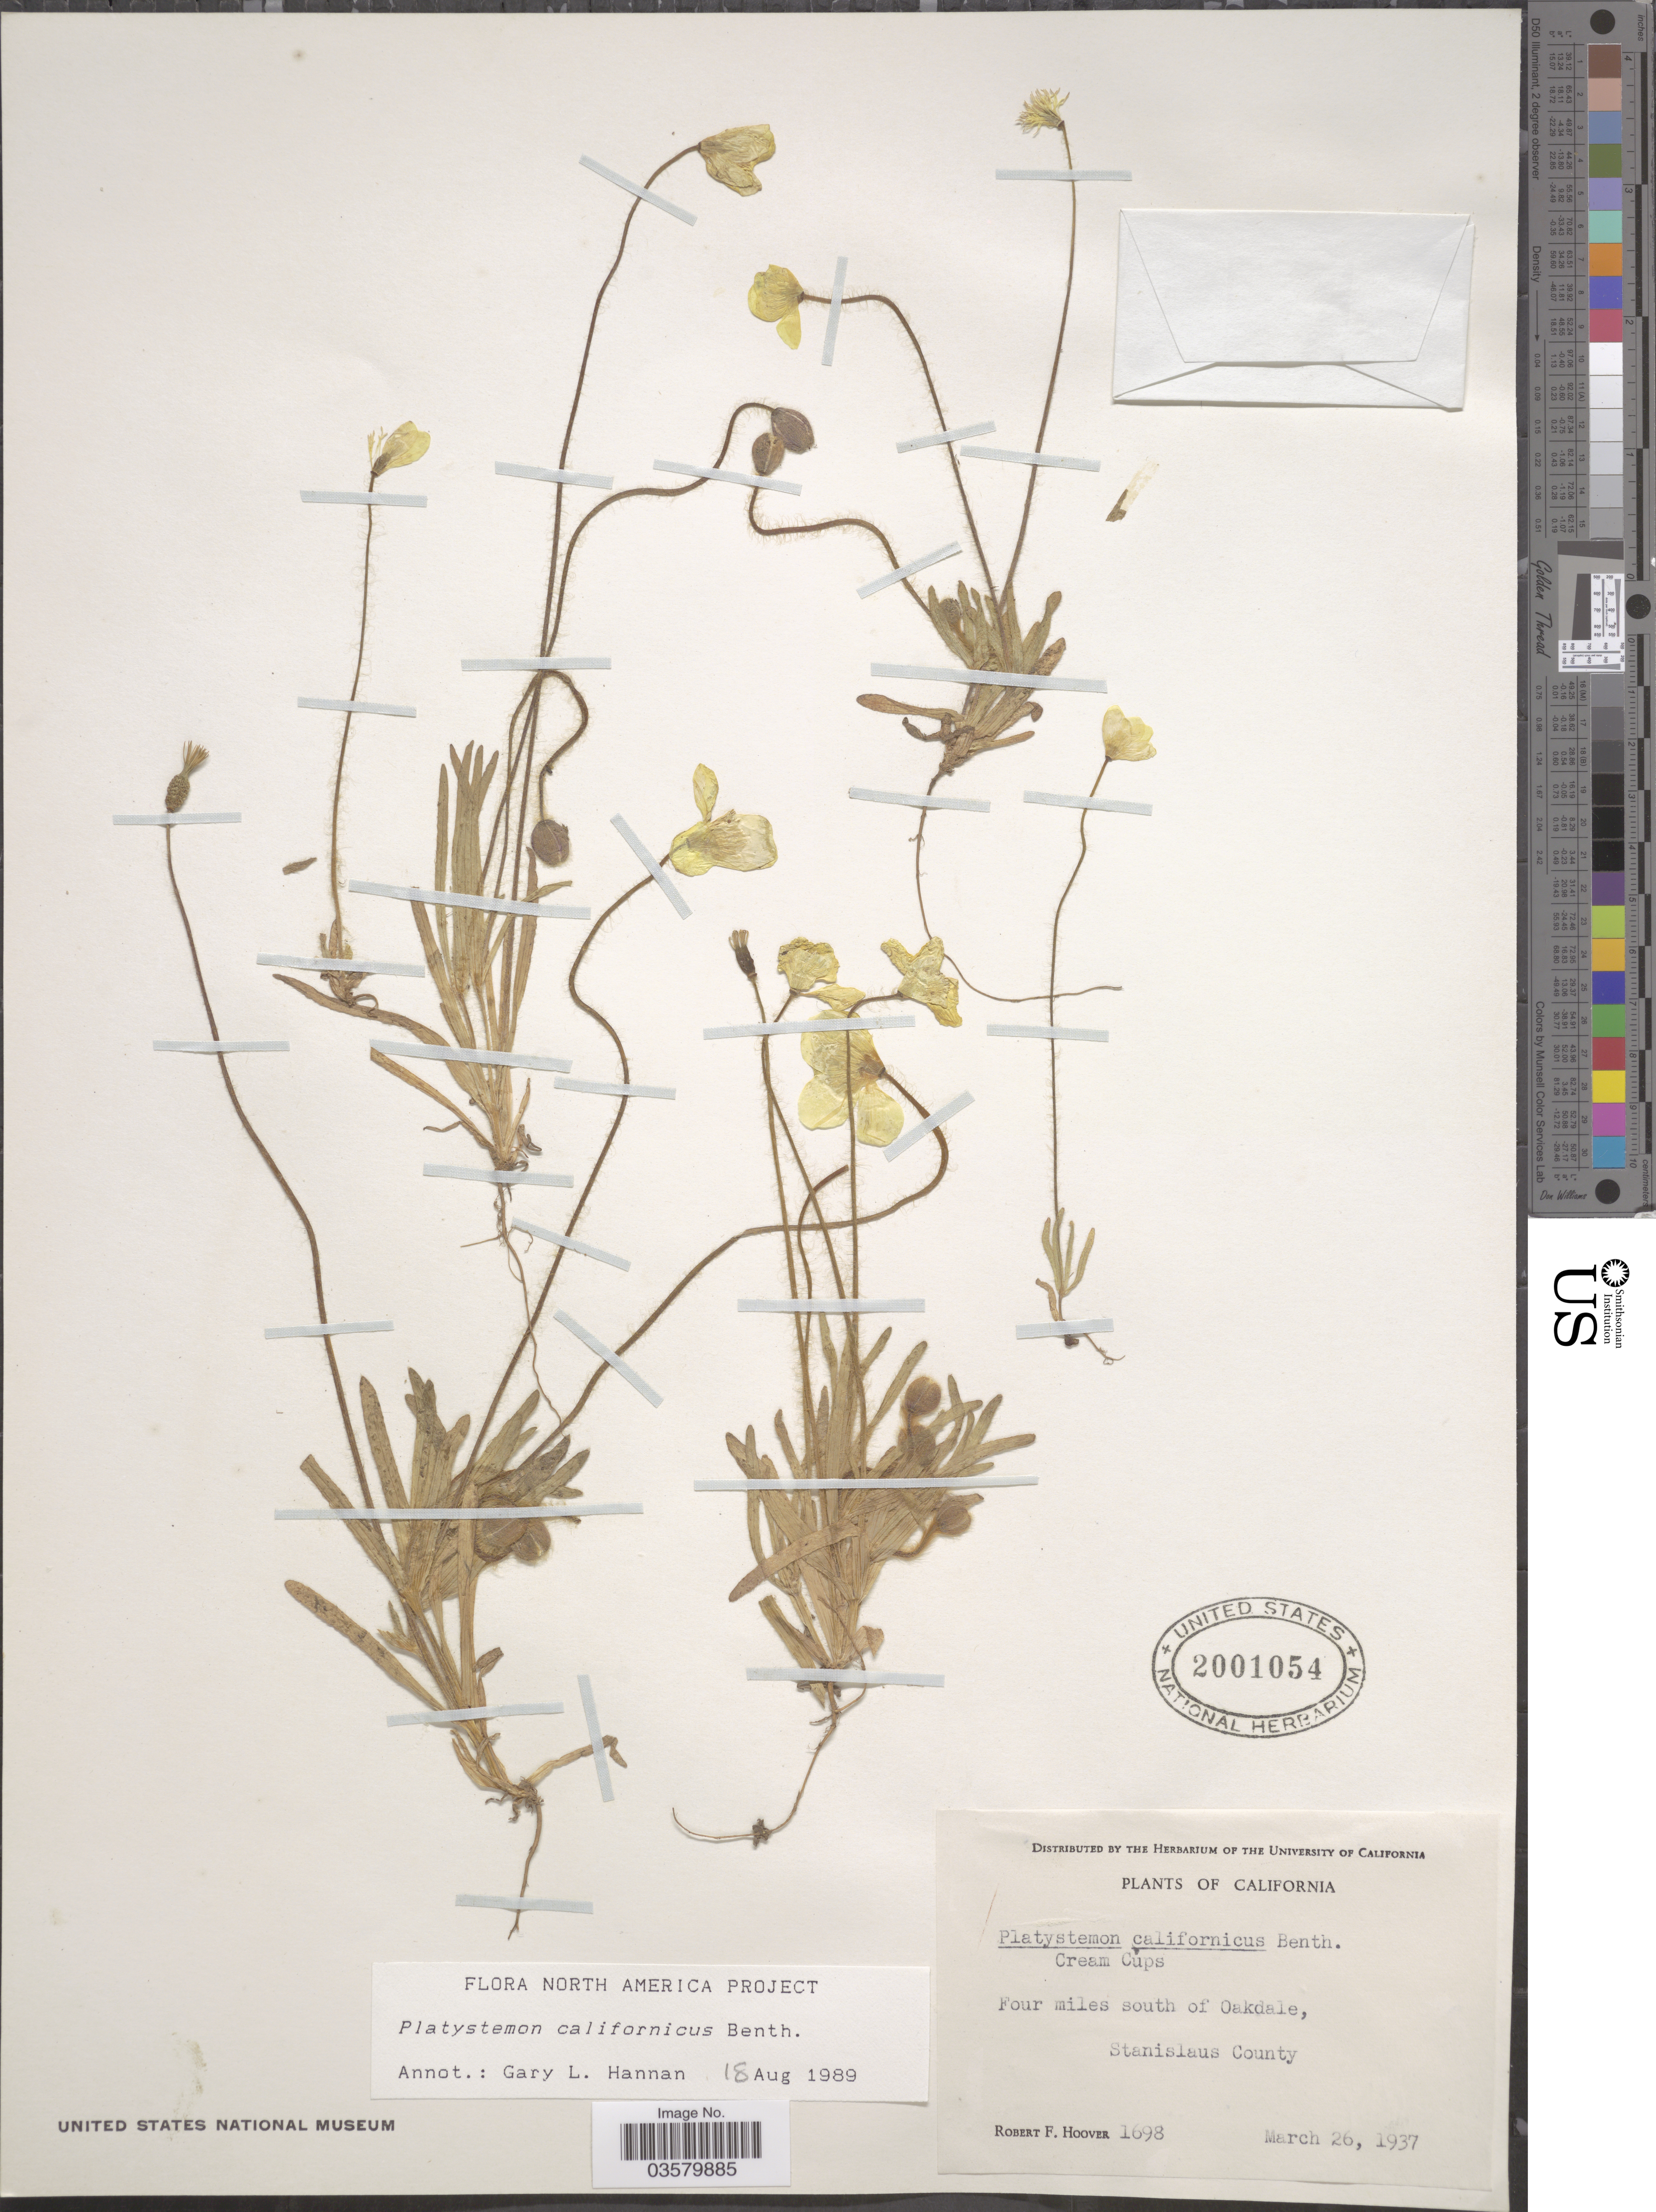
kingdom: Plantae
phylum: Tracheophyta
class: Magnoliopsida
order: Ranunculales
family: Papaveraceae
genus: Platystemon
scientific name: Platystemon californicus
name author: Benth.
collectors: R. F. Hoover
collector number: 1698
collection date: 1937-03-26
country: United States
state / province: California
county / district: Stanislaus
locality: Four miles south of Oakdale, Stanislaus County.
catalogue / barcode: US 2001054